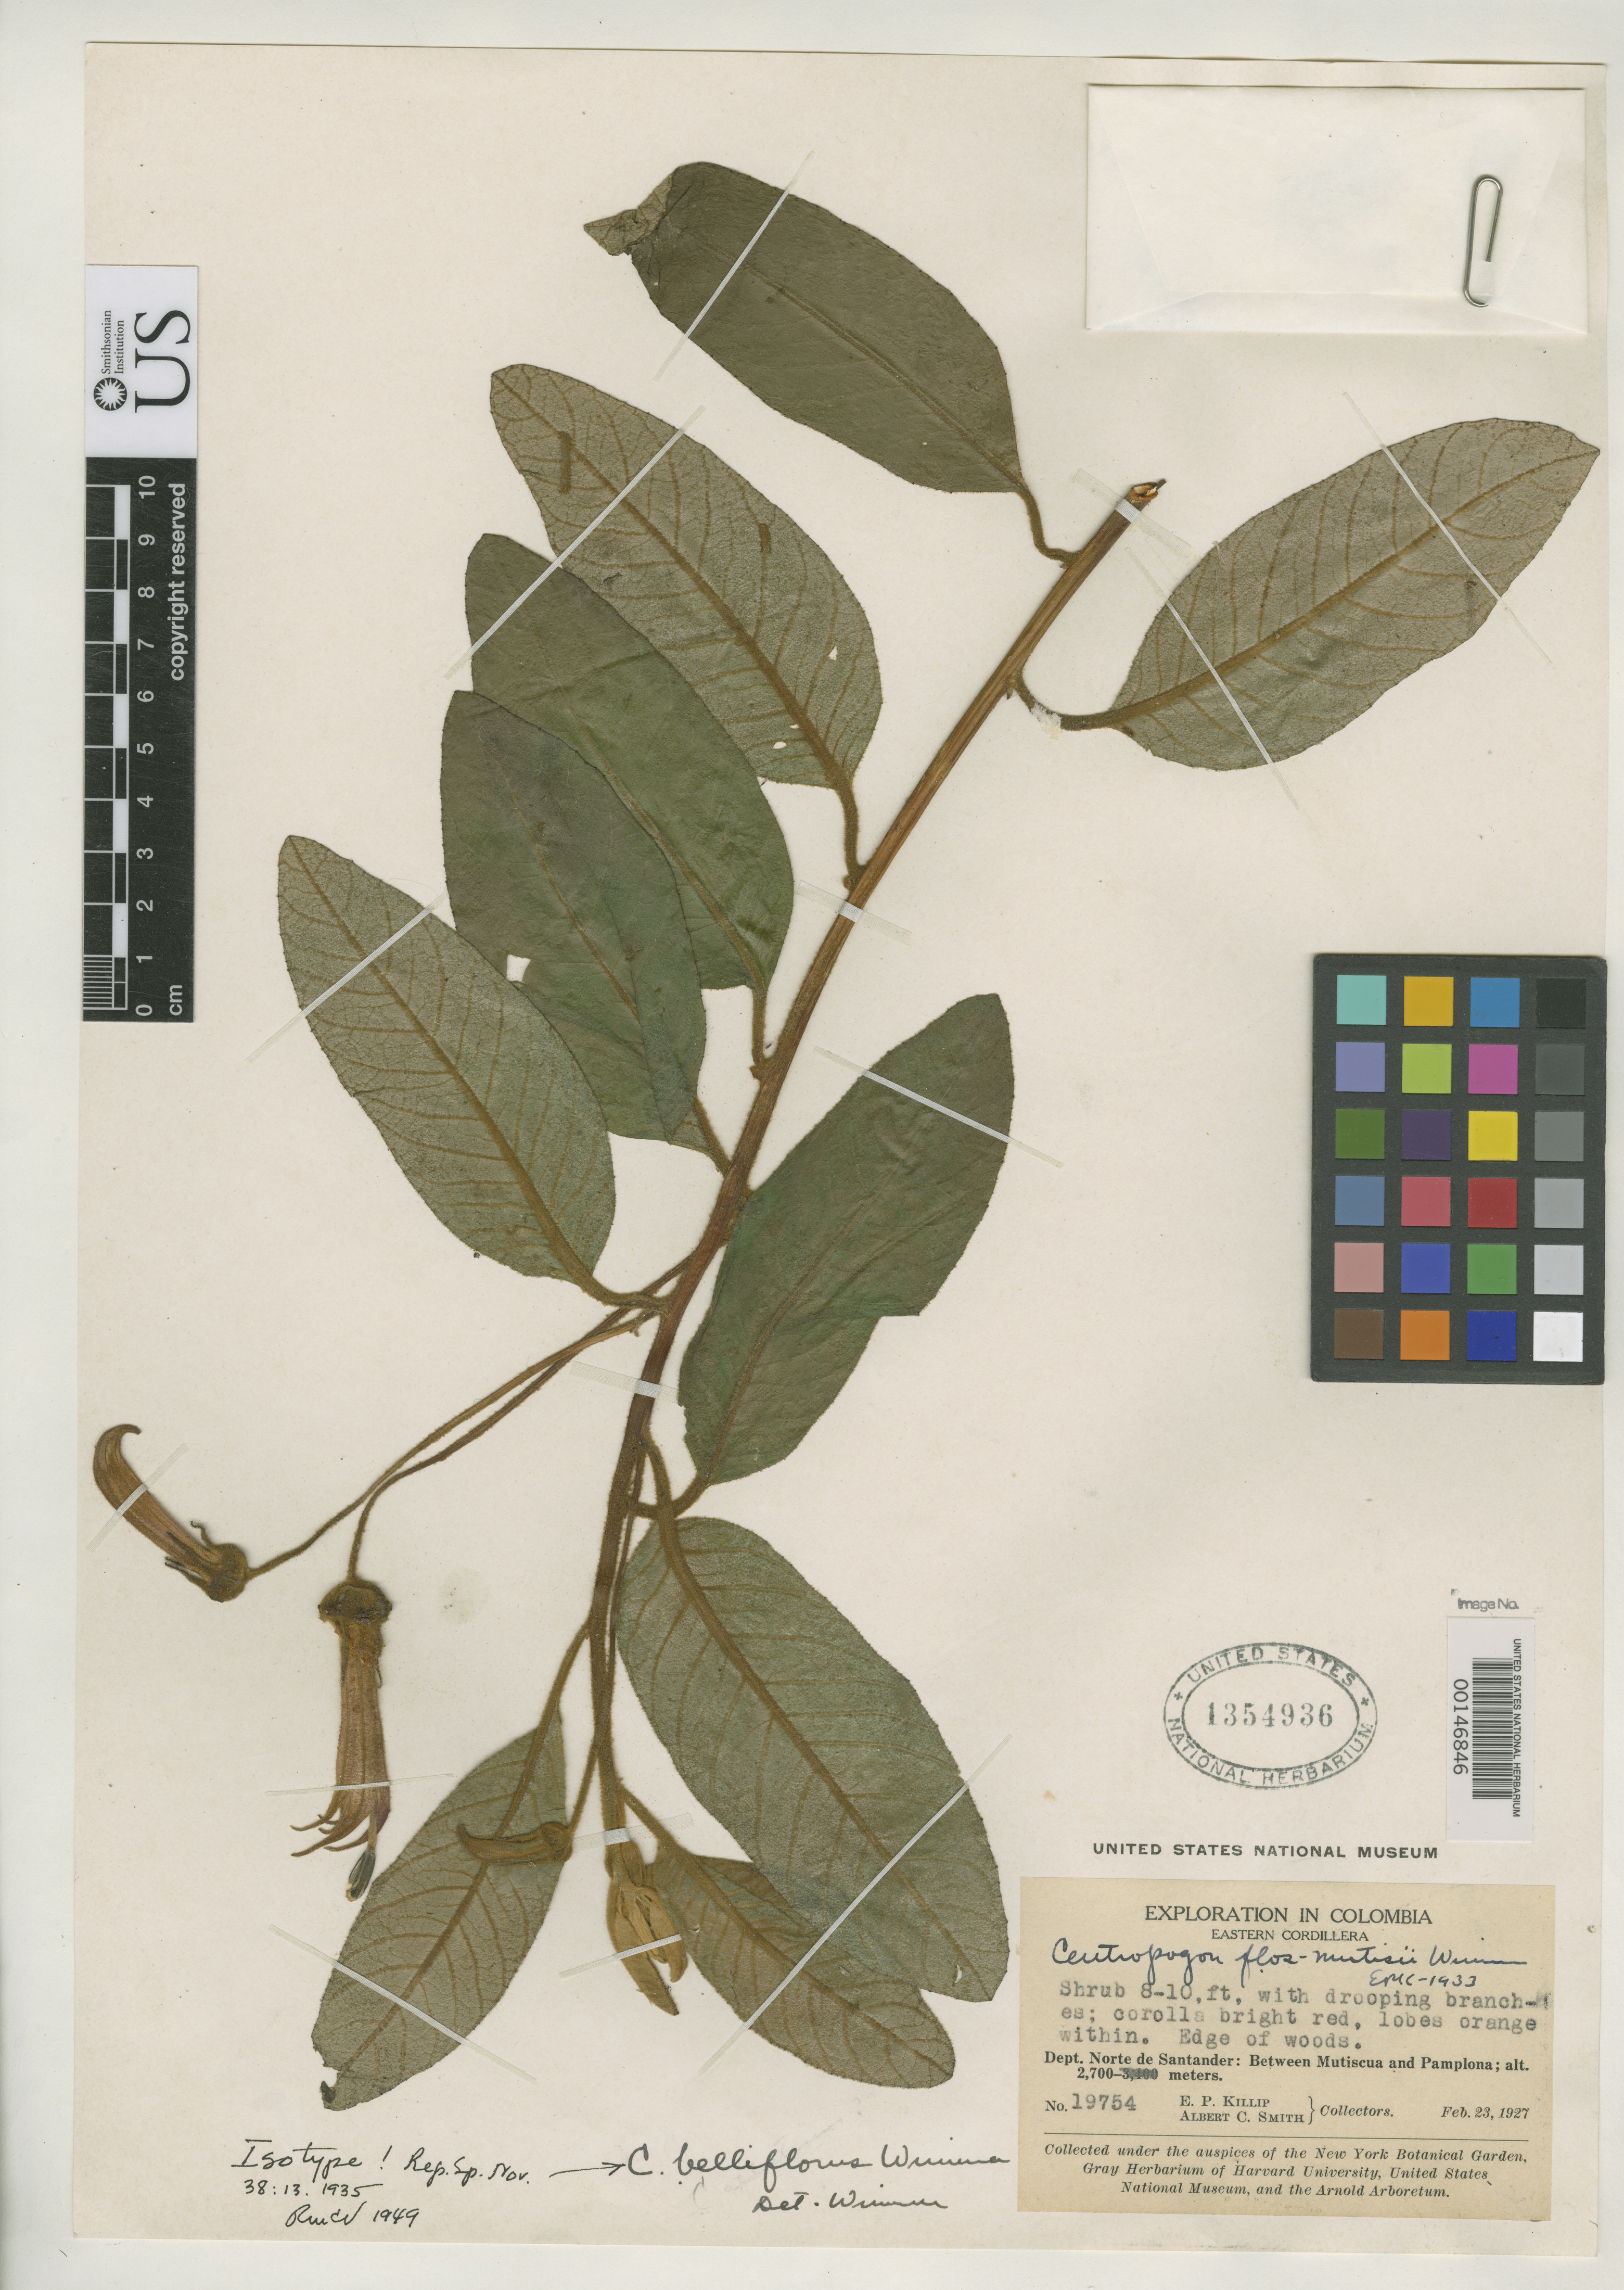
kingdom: Plantae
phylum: Tracheophyta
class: Magnoliopsida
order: Asterales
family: Campanulaceae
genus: Centropogon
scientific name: Centropogon belliflorus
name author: E. Wimm.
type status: Isotype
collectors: E. P. Killip & A. C. Smith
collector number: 19754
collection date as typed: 23 Feb 1927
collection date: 1927-02-23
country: Colombia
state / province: Norte de Santander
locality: Eastern Cordillera.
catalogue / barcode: US 1354936